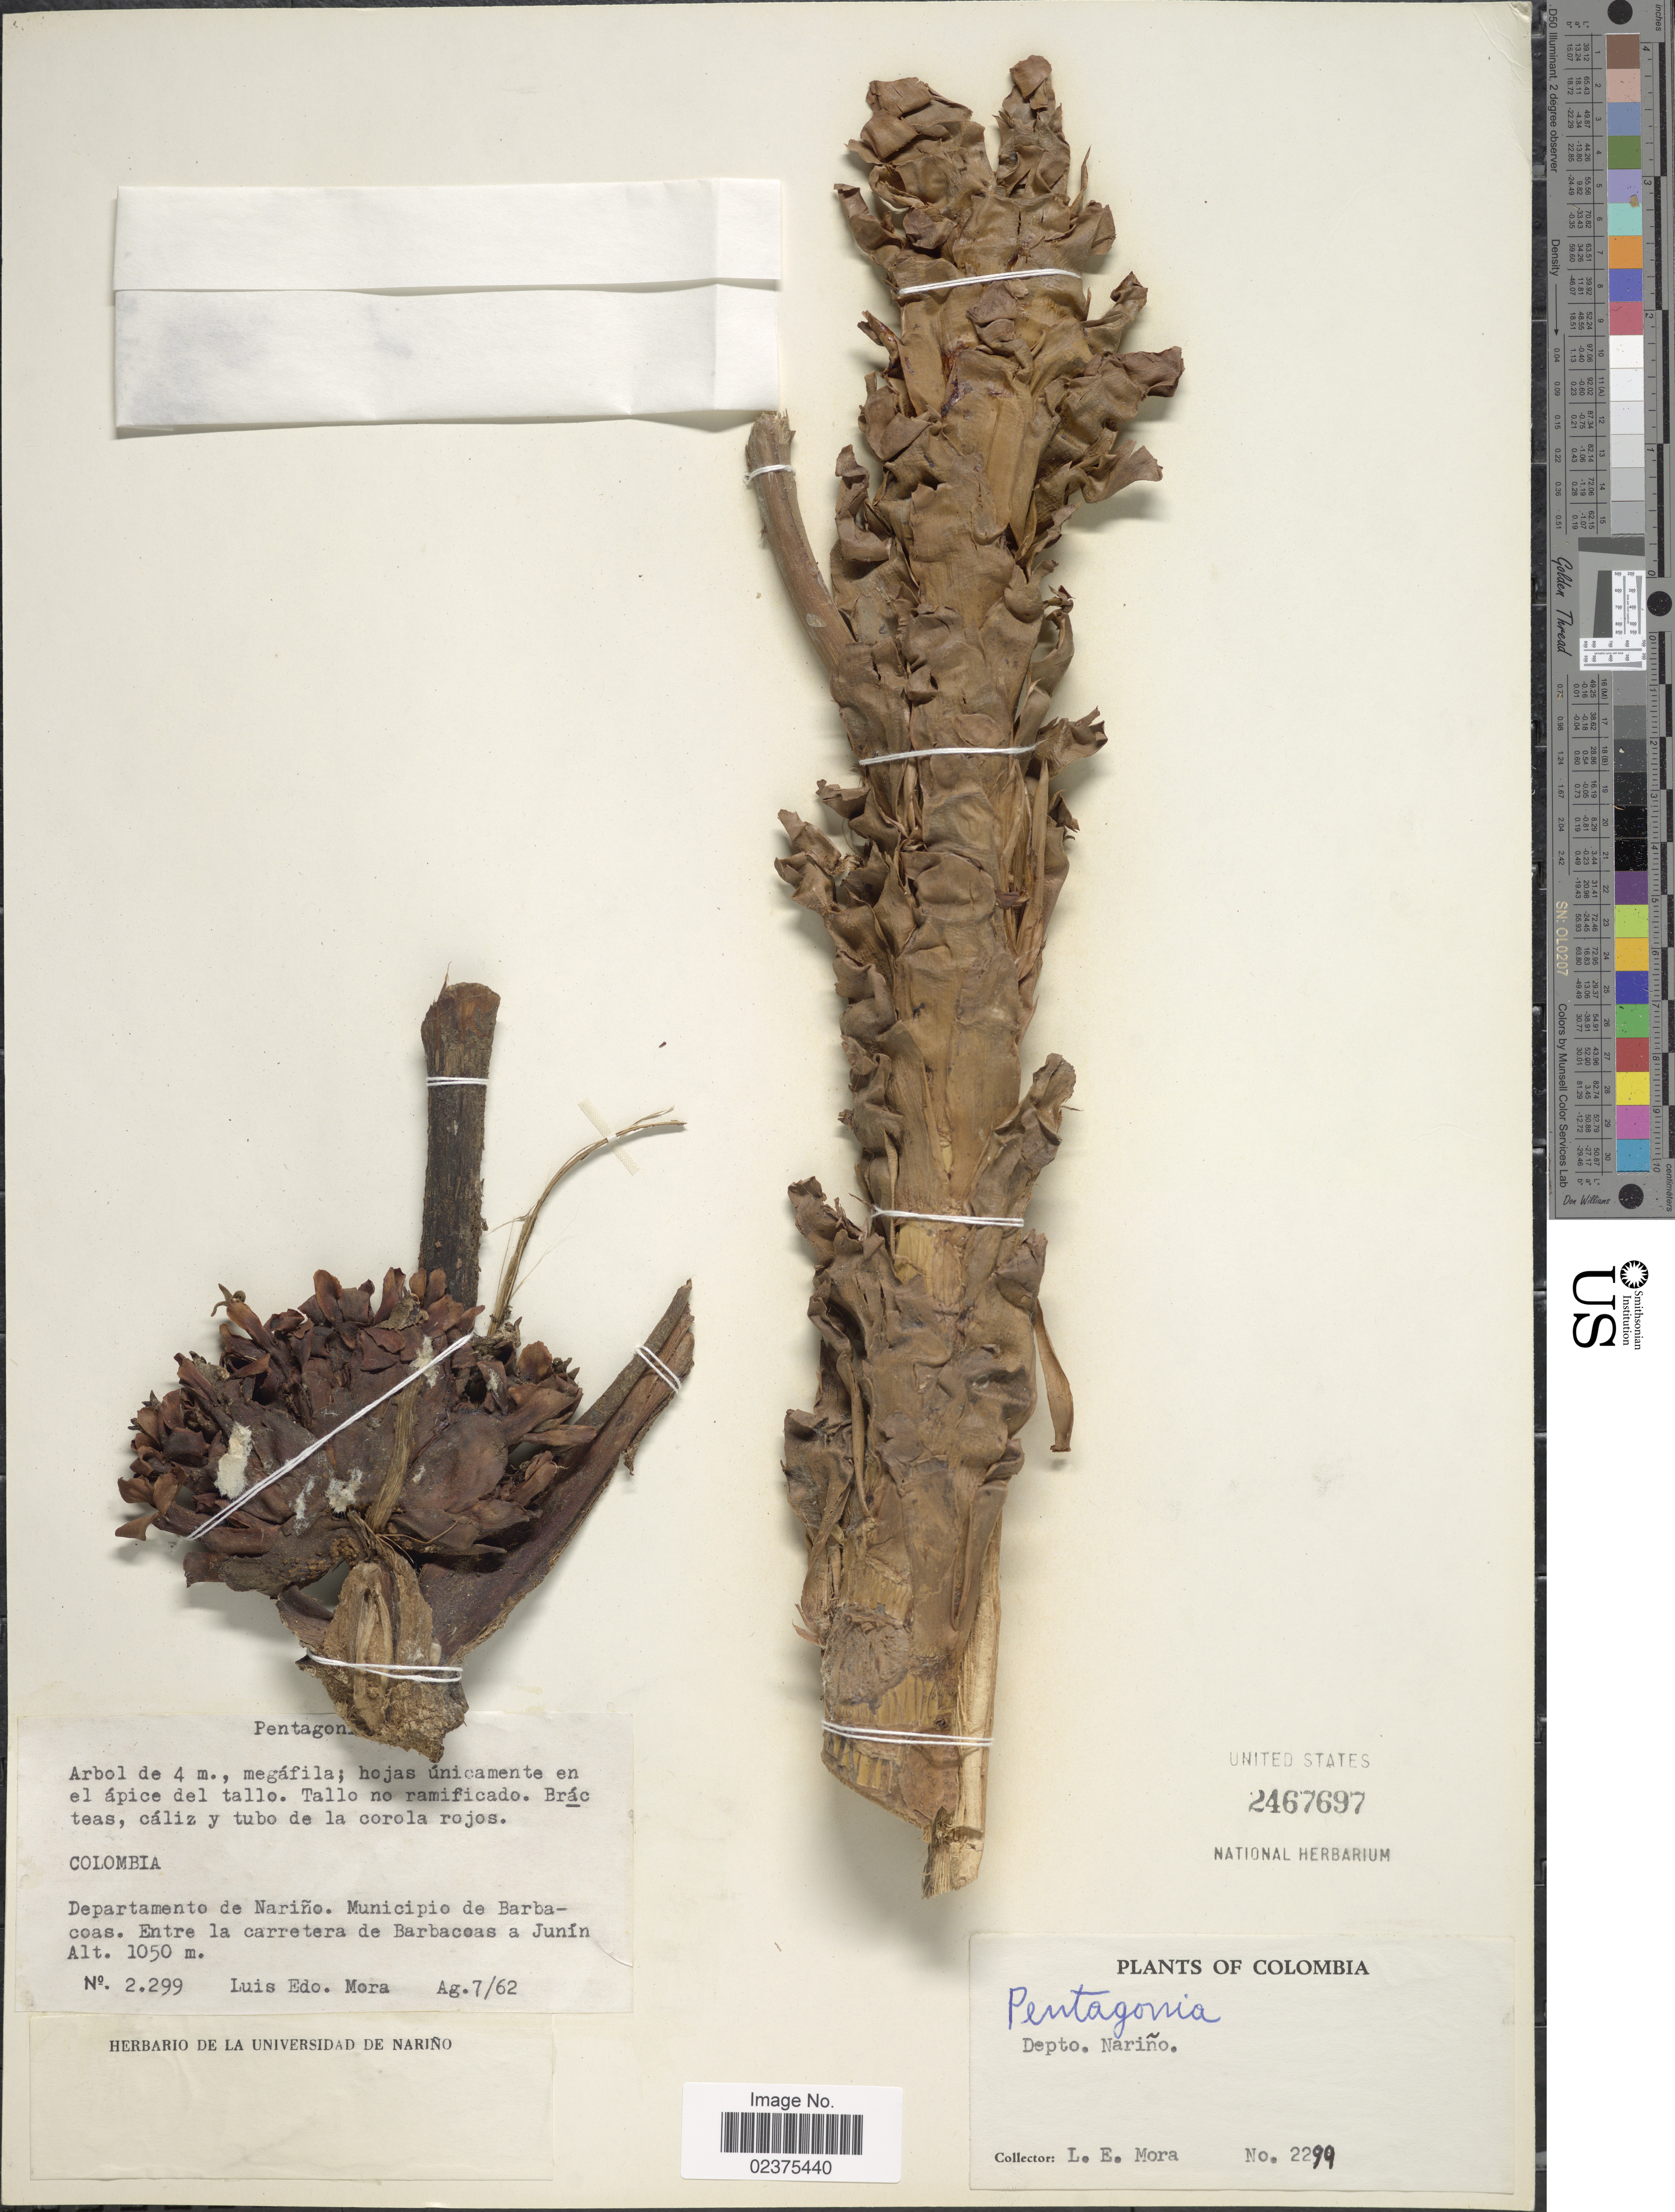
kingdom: Plantae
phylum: Tracheophyta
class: Magnoliopsida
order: Gentianales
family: Rubiaceae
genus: Pentagonia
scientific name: Pentagonia sp.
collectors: L. E. Mora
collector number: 2299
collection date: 1962-08-07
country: Colombia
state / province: Nariño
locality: Departamento de Nariño, Municipio de Barbacoas, Entre la carretera de Barbacaos a Junin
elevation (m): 1050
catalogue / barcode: US 2467697